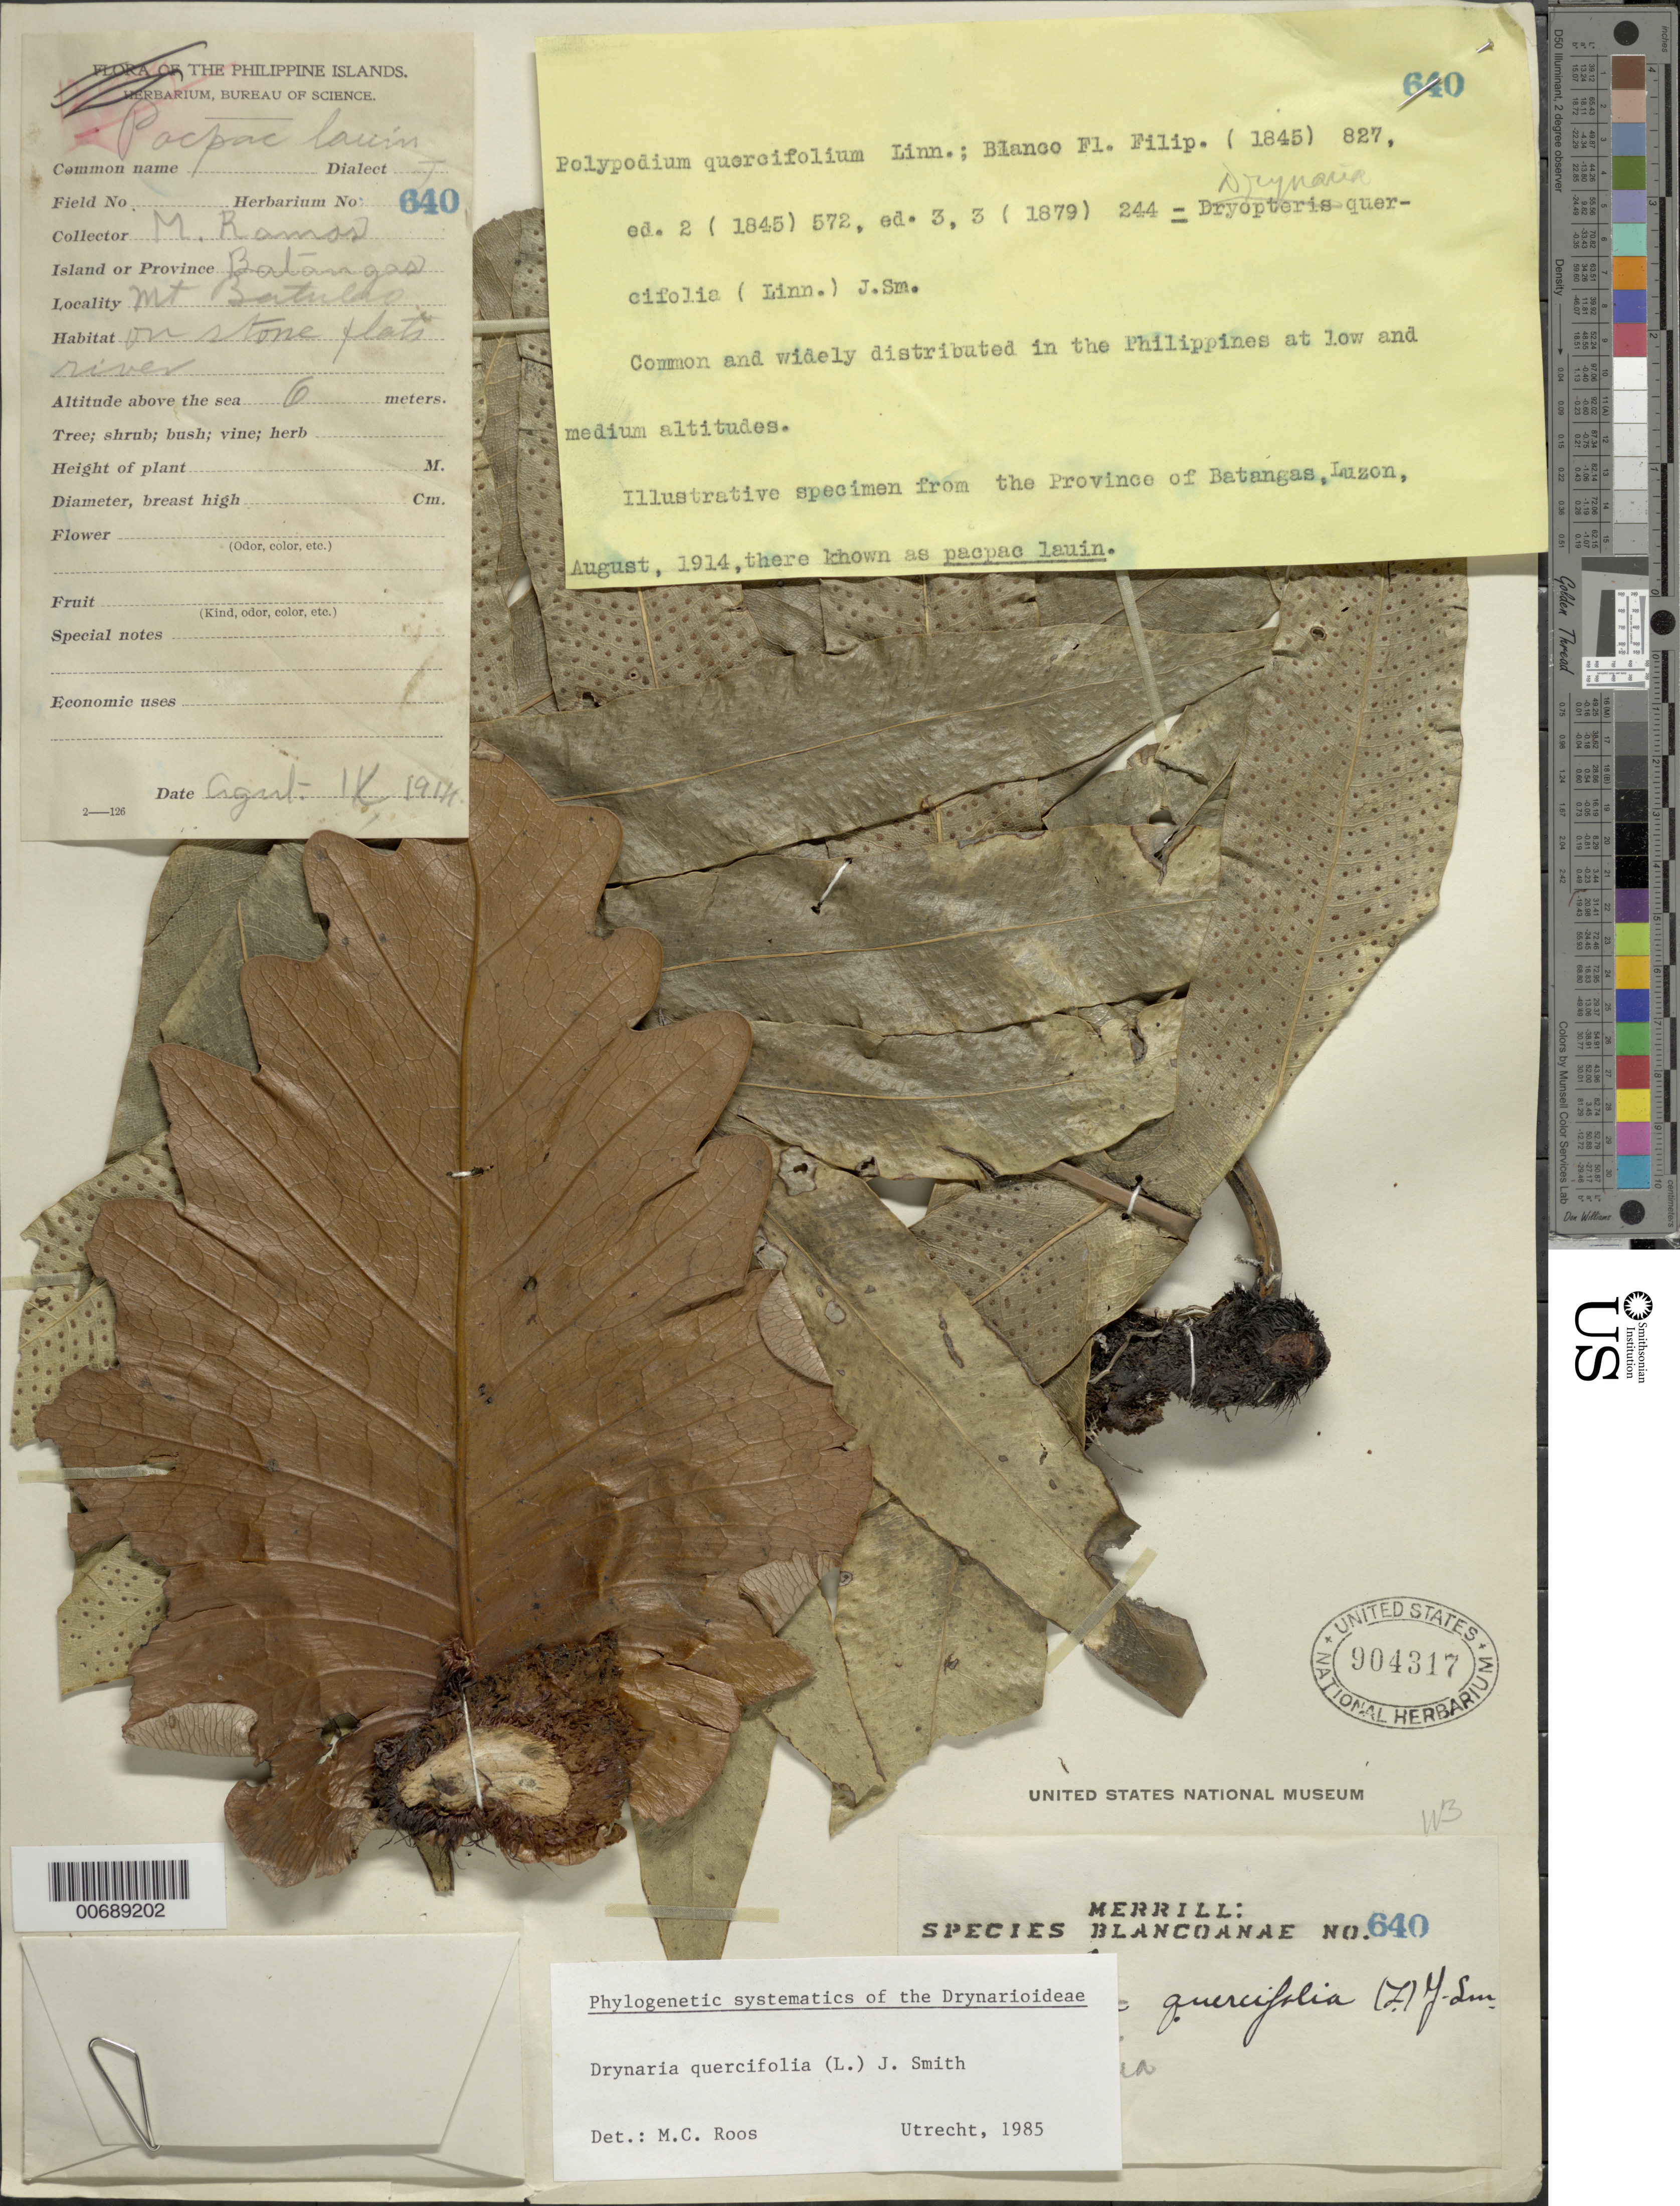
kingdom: Plantae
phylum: Tracheophyta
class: Polypodiopsida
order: Polypodiales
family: Polypodiaceae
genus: Drynaria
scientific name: Drynaria quercifolia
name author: (L.) J. Sm.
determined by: Roos, M. C.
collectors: M. Ramos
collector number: Sp. Blancoan. 0640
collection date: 1915-01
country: Philippines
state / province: Calabarzon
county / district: Batangas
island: Luzon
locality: Mt. Batulao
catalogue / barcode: US 904317